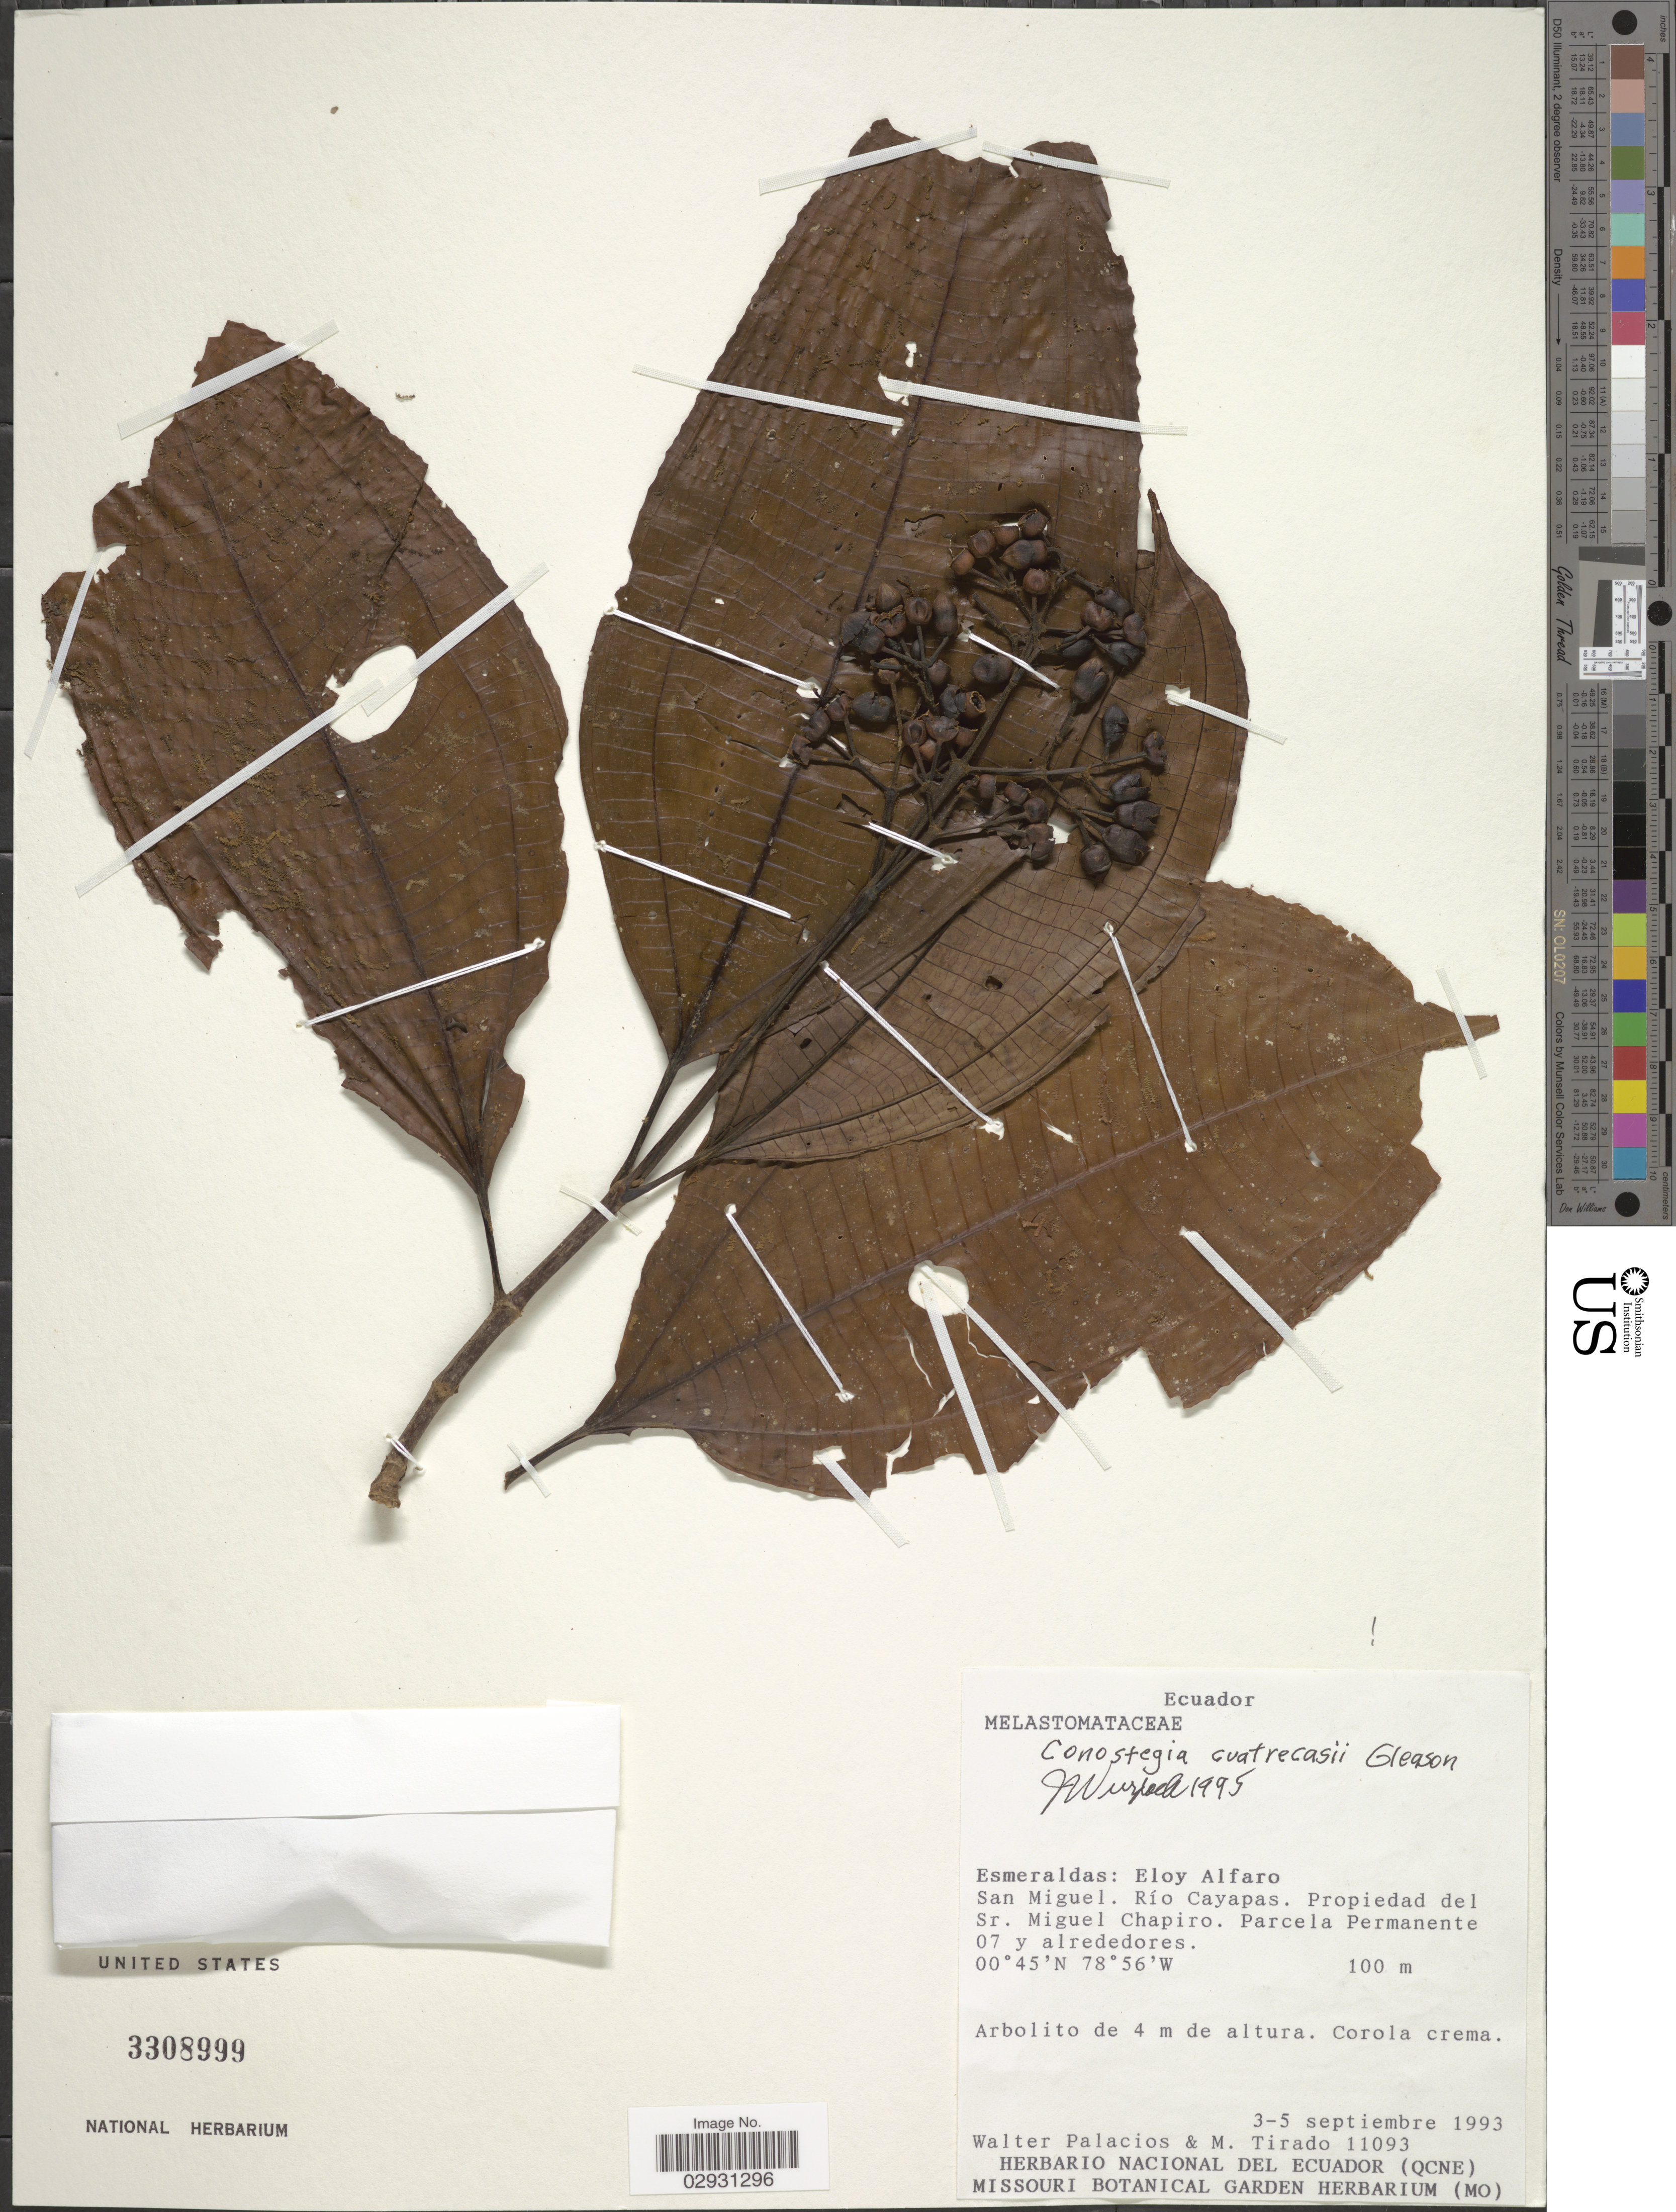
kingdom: Plantae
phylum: Tracheophyta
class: Magnoliopsida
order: Myrtales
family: Melastomataceae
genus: Conostegia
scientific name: Conostegia cuatrecasasii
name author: Gleason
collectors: W. Palacios & M. Tirado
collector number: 11093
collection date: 1993-09-03/1993-09-05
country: Ecuador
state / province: Esmeraldas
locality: Eloy Alfaro. San Miguel. Río Cayapas. Propiedad del Sr. Miguel Chapiro. Parcela Permanente 07 y alrededores.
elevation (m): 100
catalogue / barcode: US 3308999